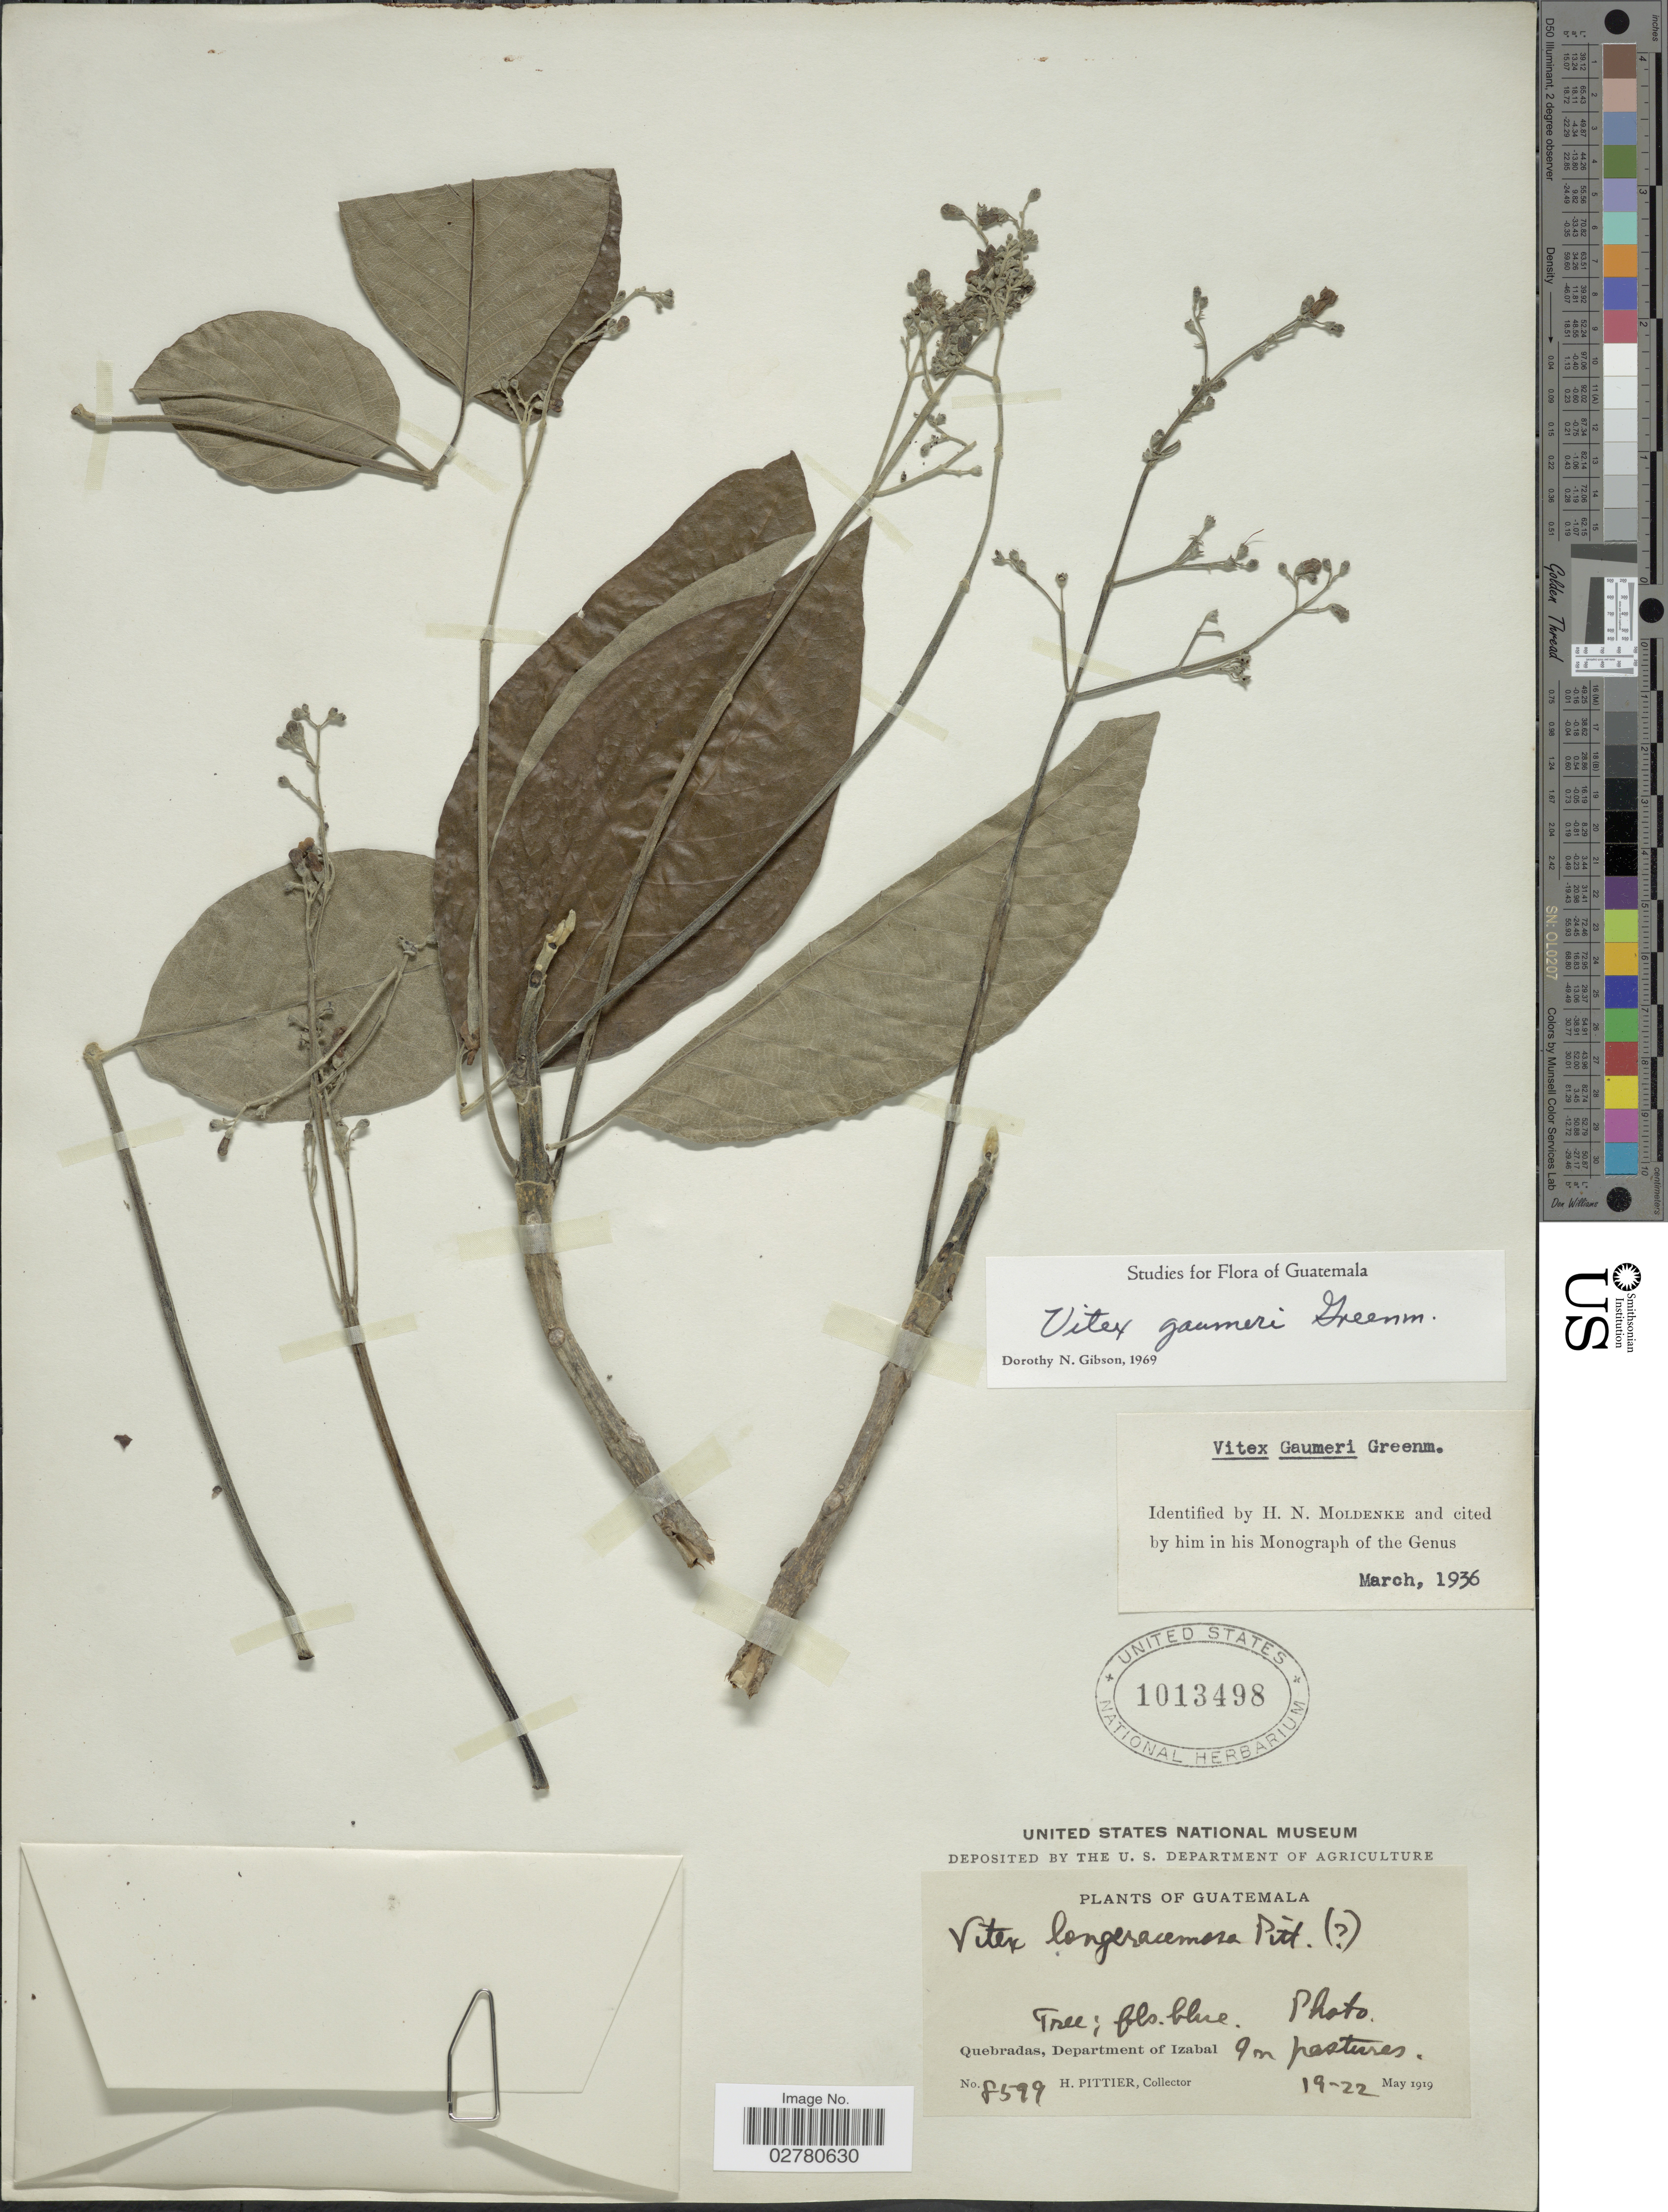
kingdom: Plantae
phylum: Tracheophyta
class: Magnoliopsida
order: Lamiales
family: Lamiaceae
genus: Vitex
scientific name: Vitex gaumeri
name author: Greenm.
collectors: H. F. Pittier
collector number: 8599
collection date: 1919-05-19/1919-05-22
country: Guatemala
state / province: Izabal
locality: Quebradas, Department of Izabal.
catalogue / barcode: US 1013498